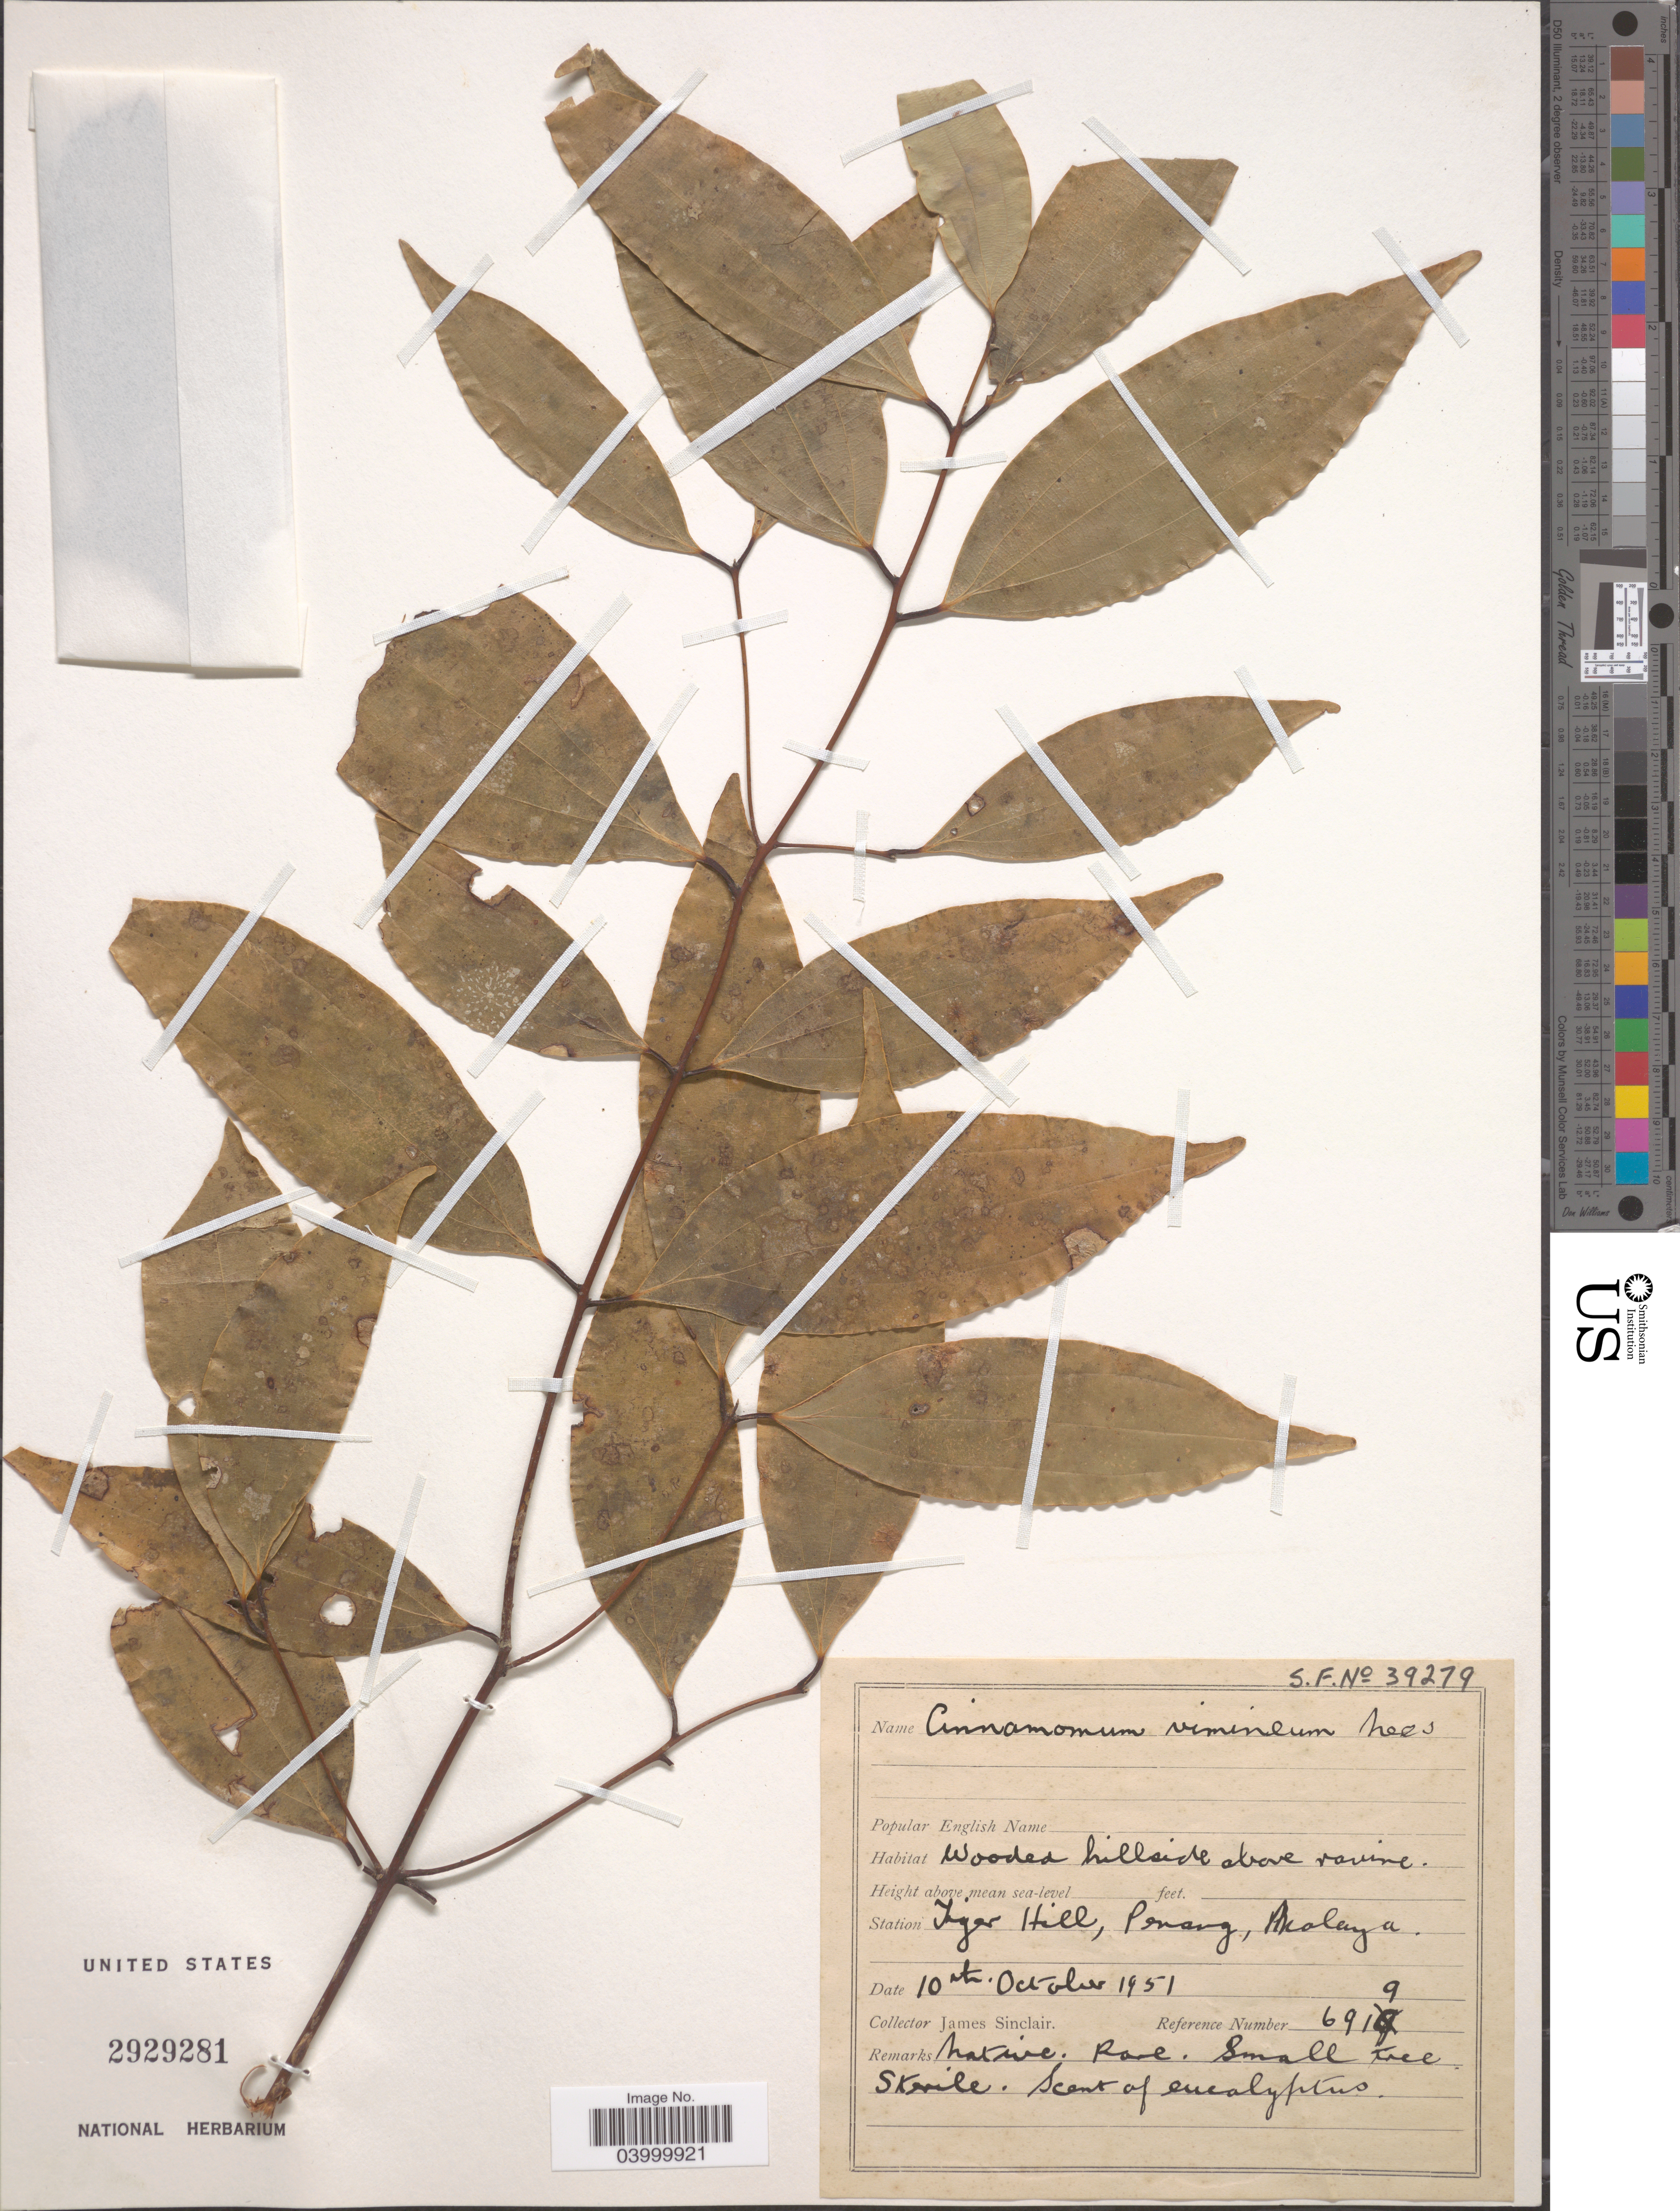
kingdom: Plantae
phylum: Tracheophyta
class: Magnoliopsida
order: Laurales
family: Lauraceae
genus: Cinnamomum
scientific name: Cinnamomum vimineum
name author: Nees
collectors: J. Sinclair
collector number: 6919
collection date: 1951-10-10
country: Malaysia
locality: Station Tiger Hill, Penang, Malaya.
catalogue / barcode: US 2929281